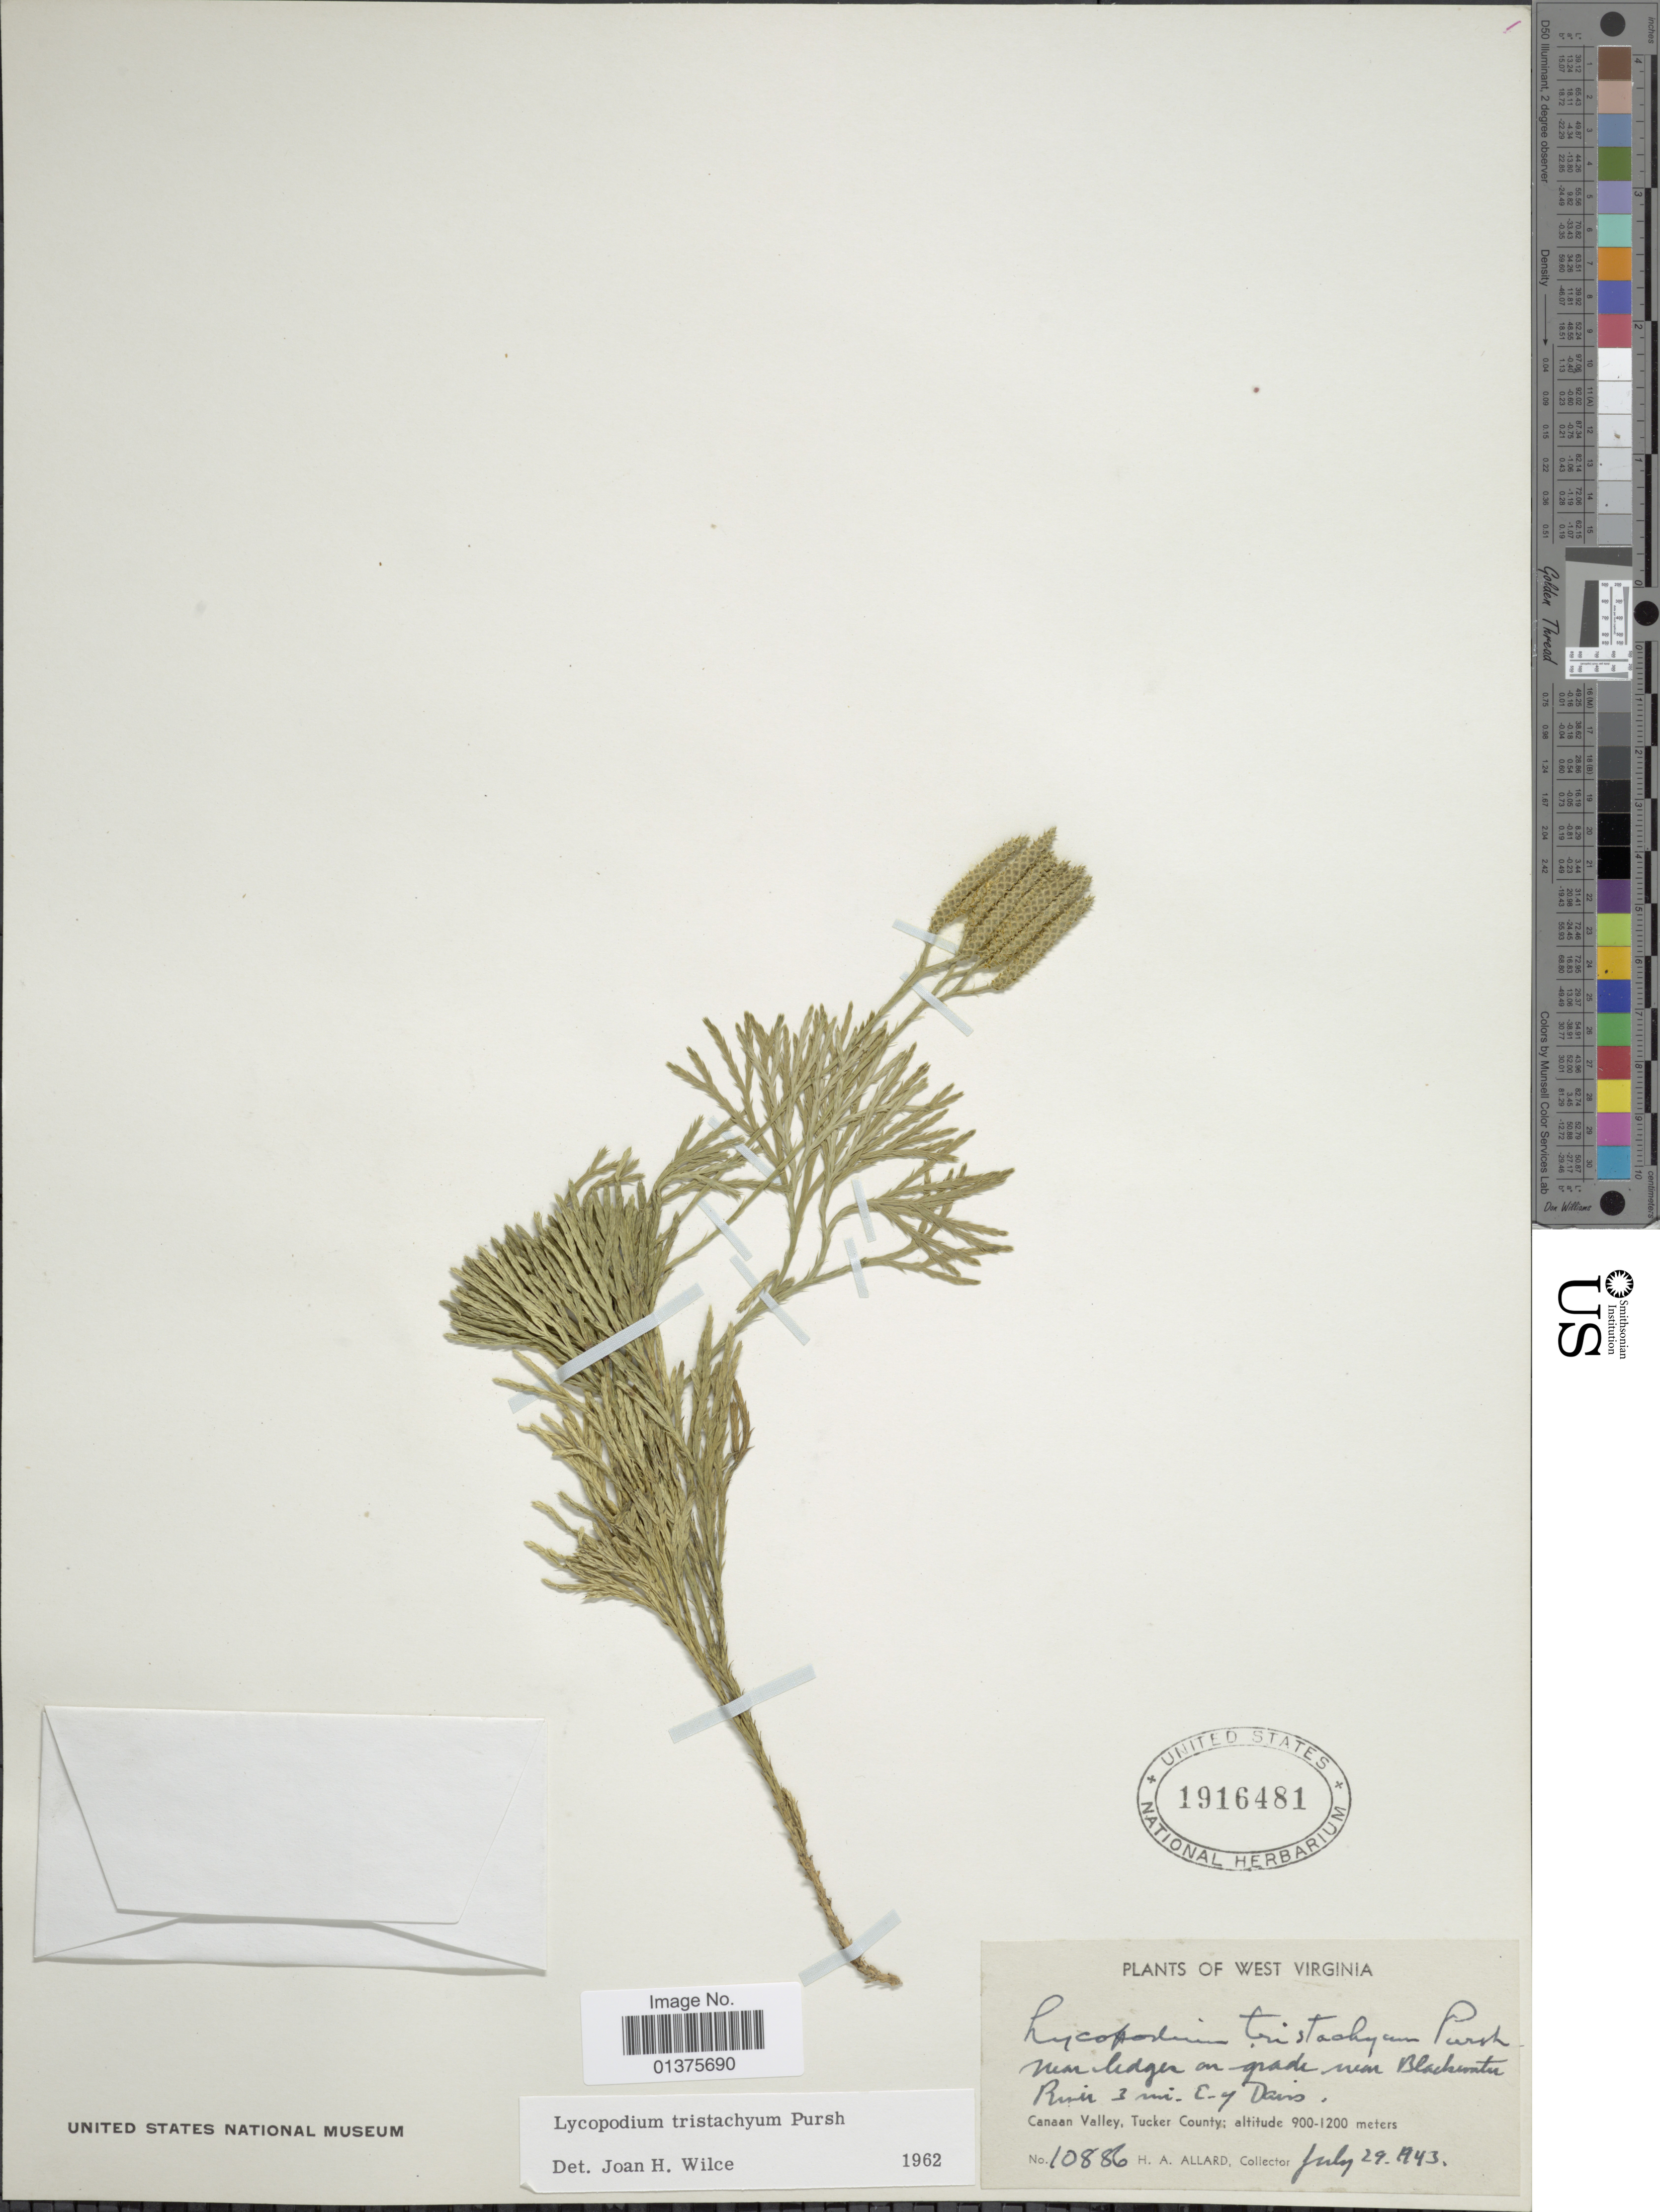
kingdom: Plantae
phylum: Tracheophyta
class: Lycopodiopsida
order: Lycopodiales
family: Lycopodiaceae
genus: Diphasiastrum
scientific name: Diphasiastrum tristachyum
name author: (Pursh) Holub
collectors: H. A. Allard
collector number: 10886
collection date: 1943-07-29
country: United States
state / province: West Virginia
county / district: Tucker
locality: Near ledges on grade near Blackwater River, 3 mi. E. of Davis. Canaan Valley, Tucker County.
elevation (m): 900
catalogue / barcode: US 1916481